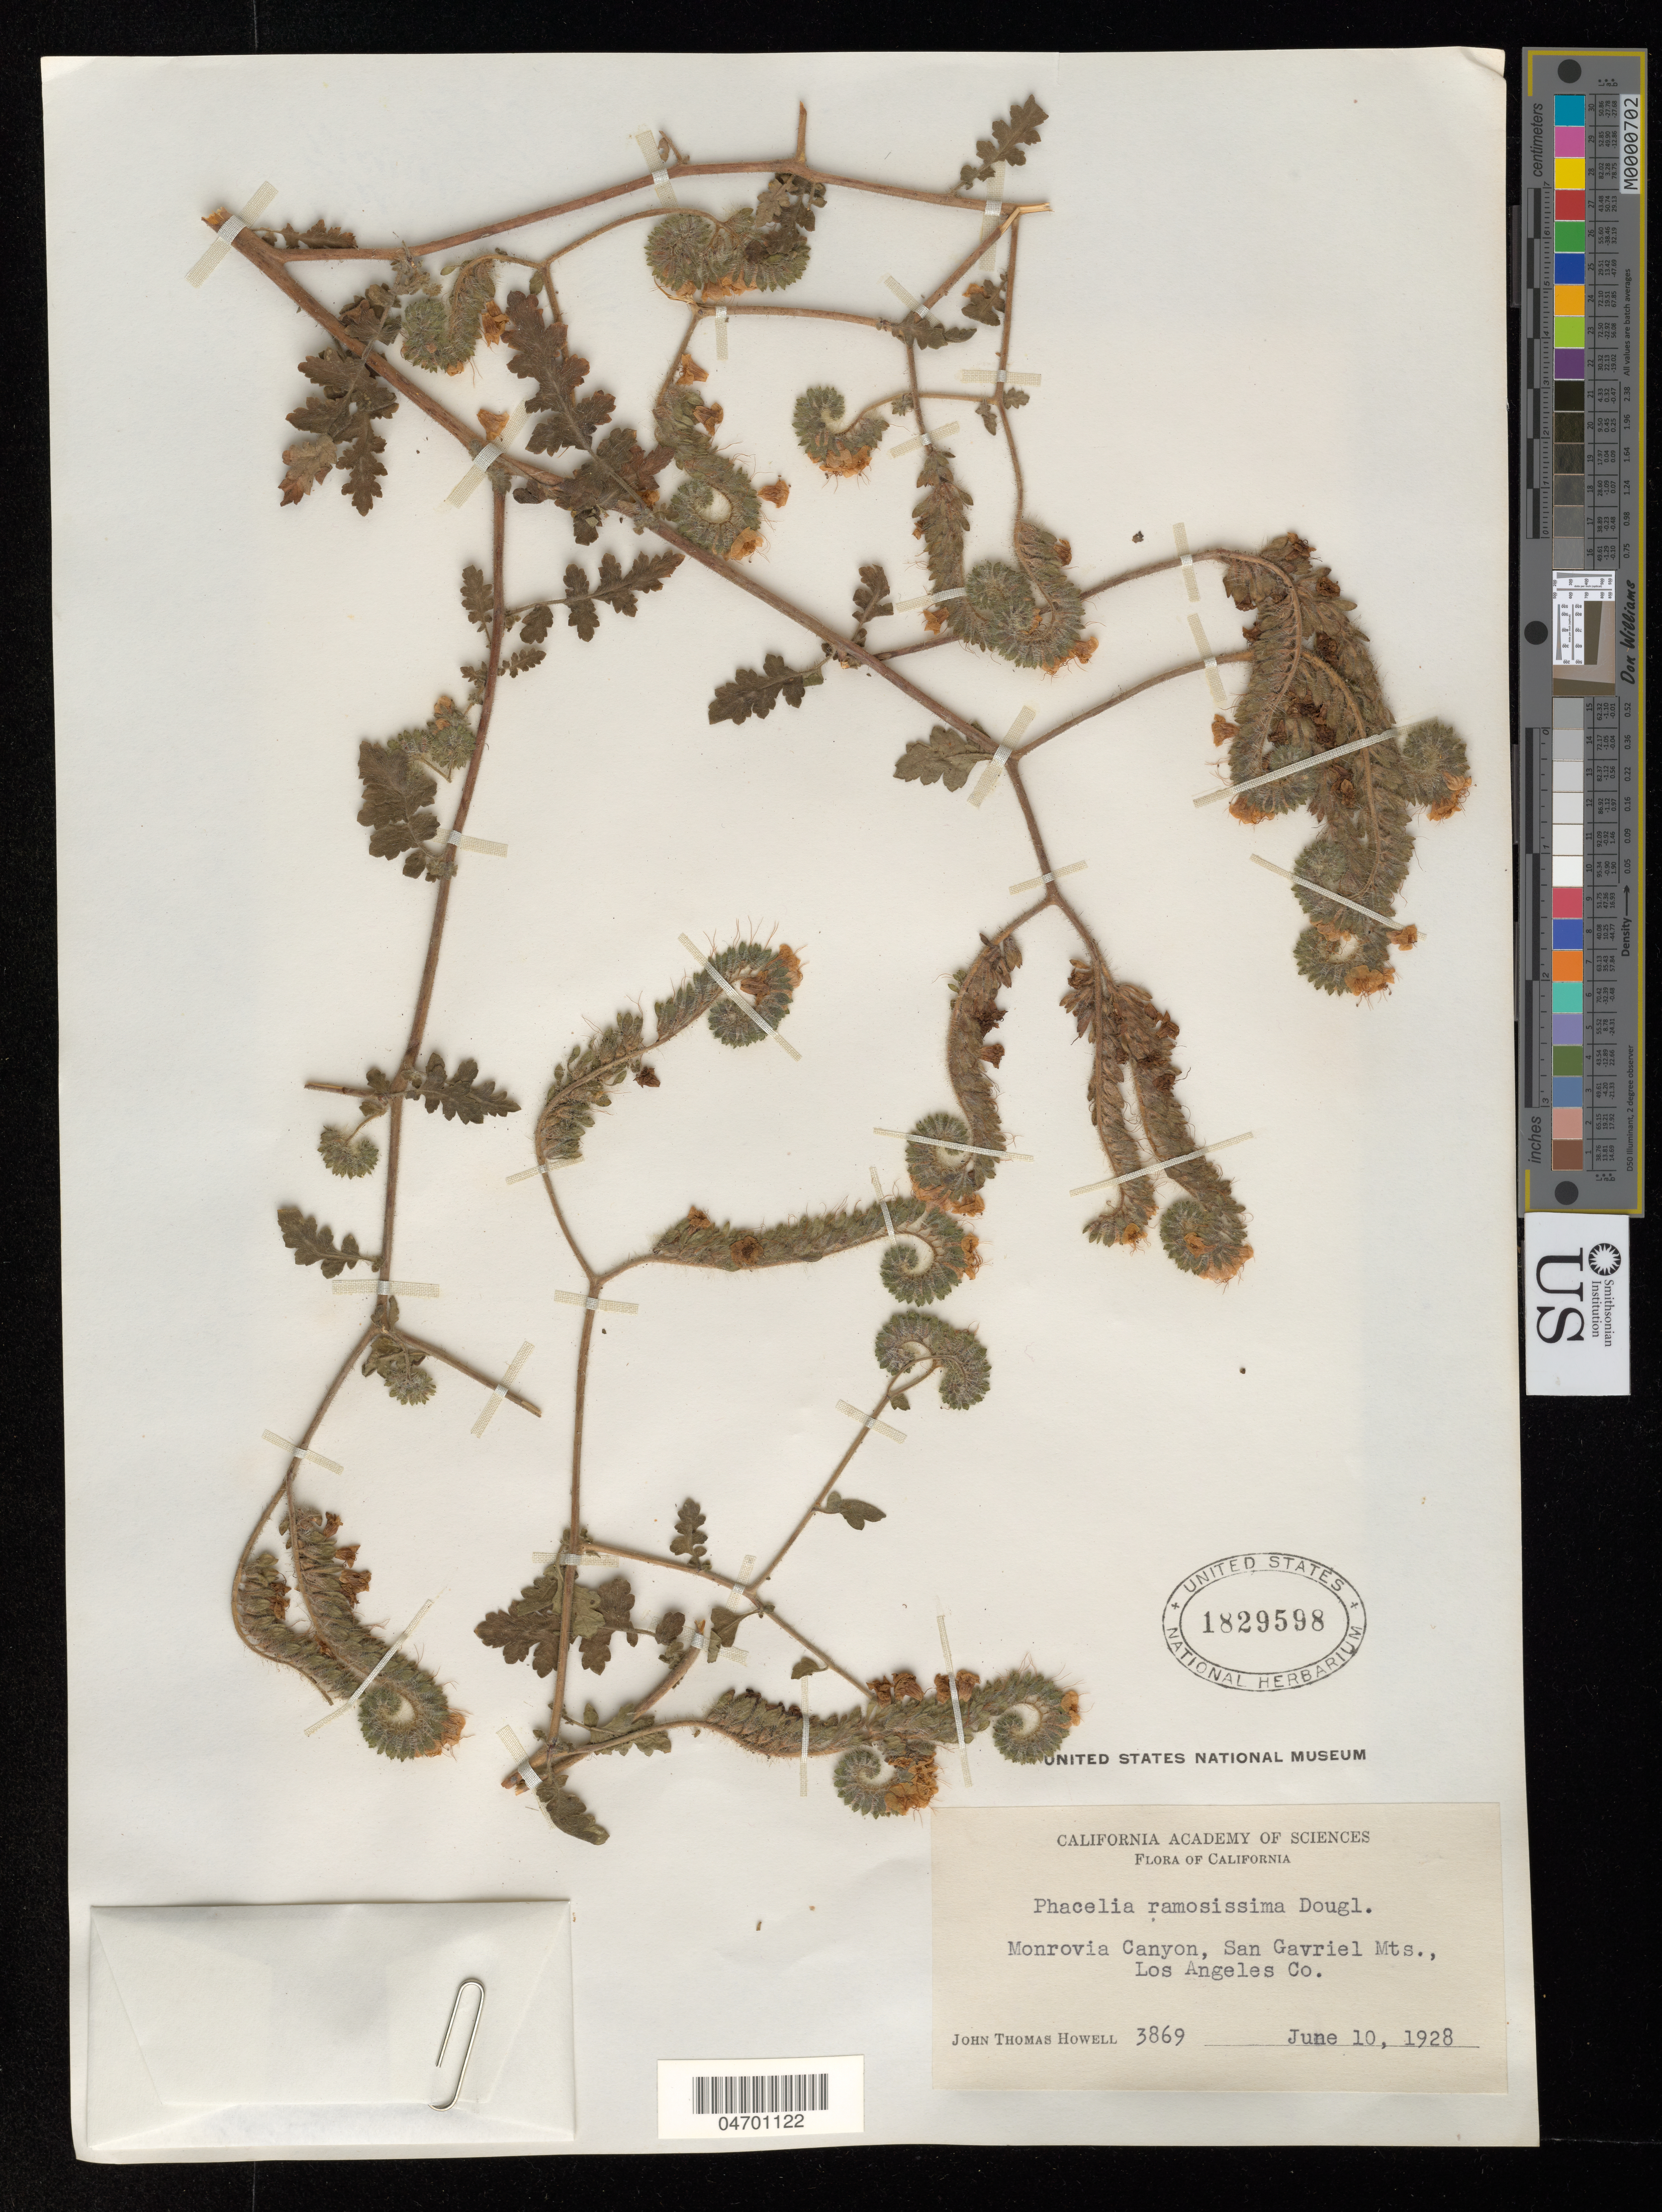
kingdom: Plantae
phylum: Tracheophyta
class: Magnoliopsida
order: Boraginales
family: Hydrophyllaceae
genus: Phacelia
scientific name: Phacelia ramosissima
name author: Douglas ex Lehm.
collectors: J. T. Howell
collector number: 3869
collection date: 1928-06-10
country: United States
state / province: California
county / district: Los Angeles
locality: Monrovia Canyon, San Gavriel Mts., Los Angeles Co.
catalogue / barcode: US 1829598